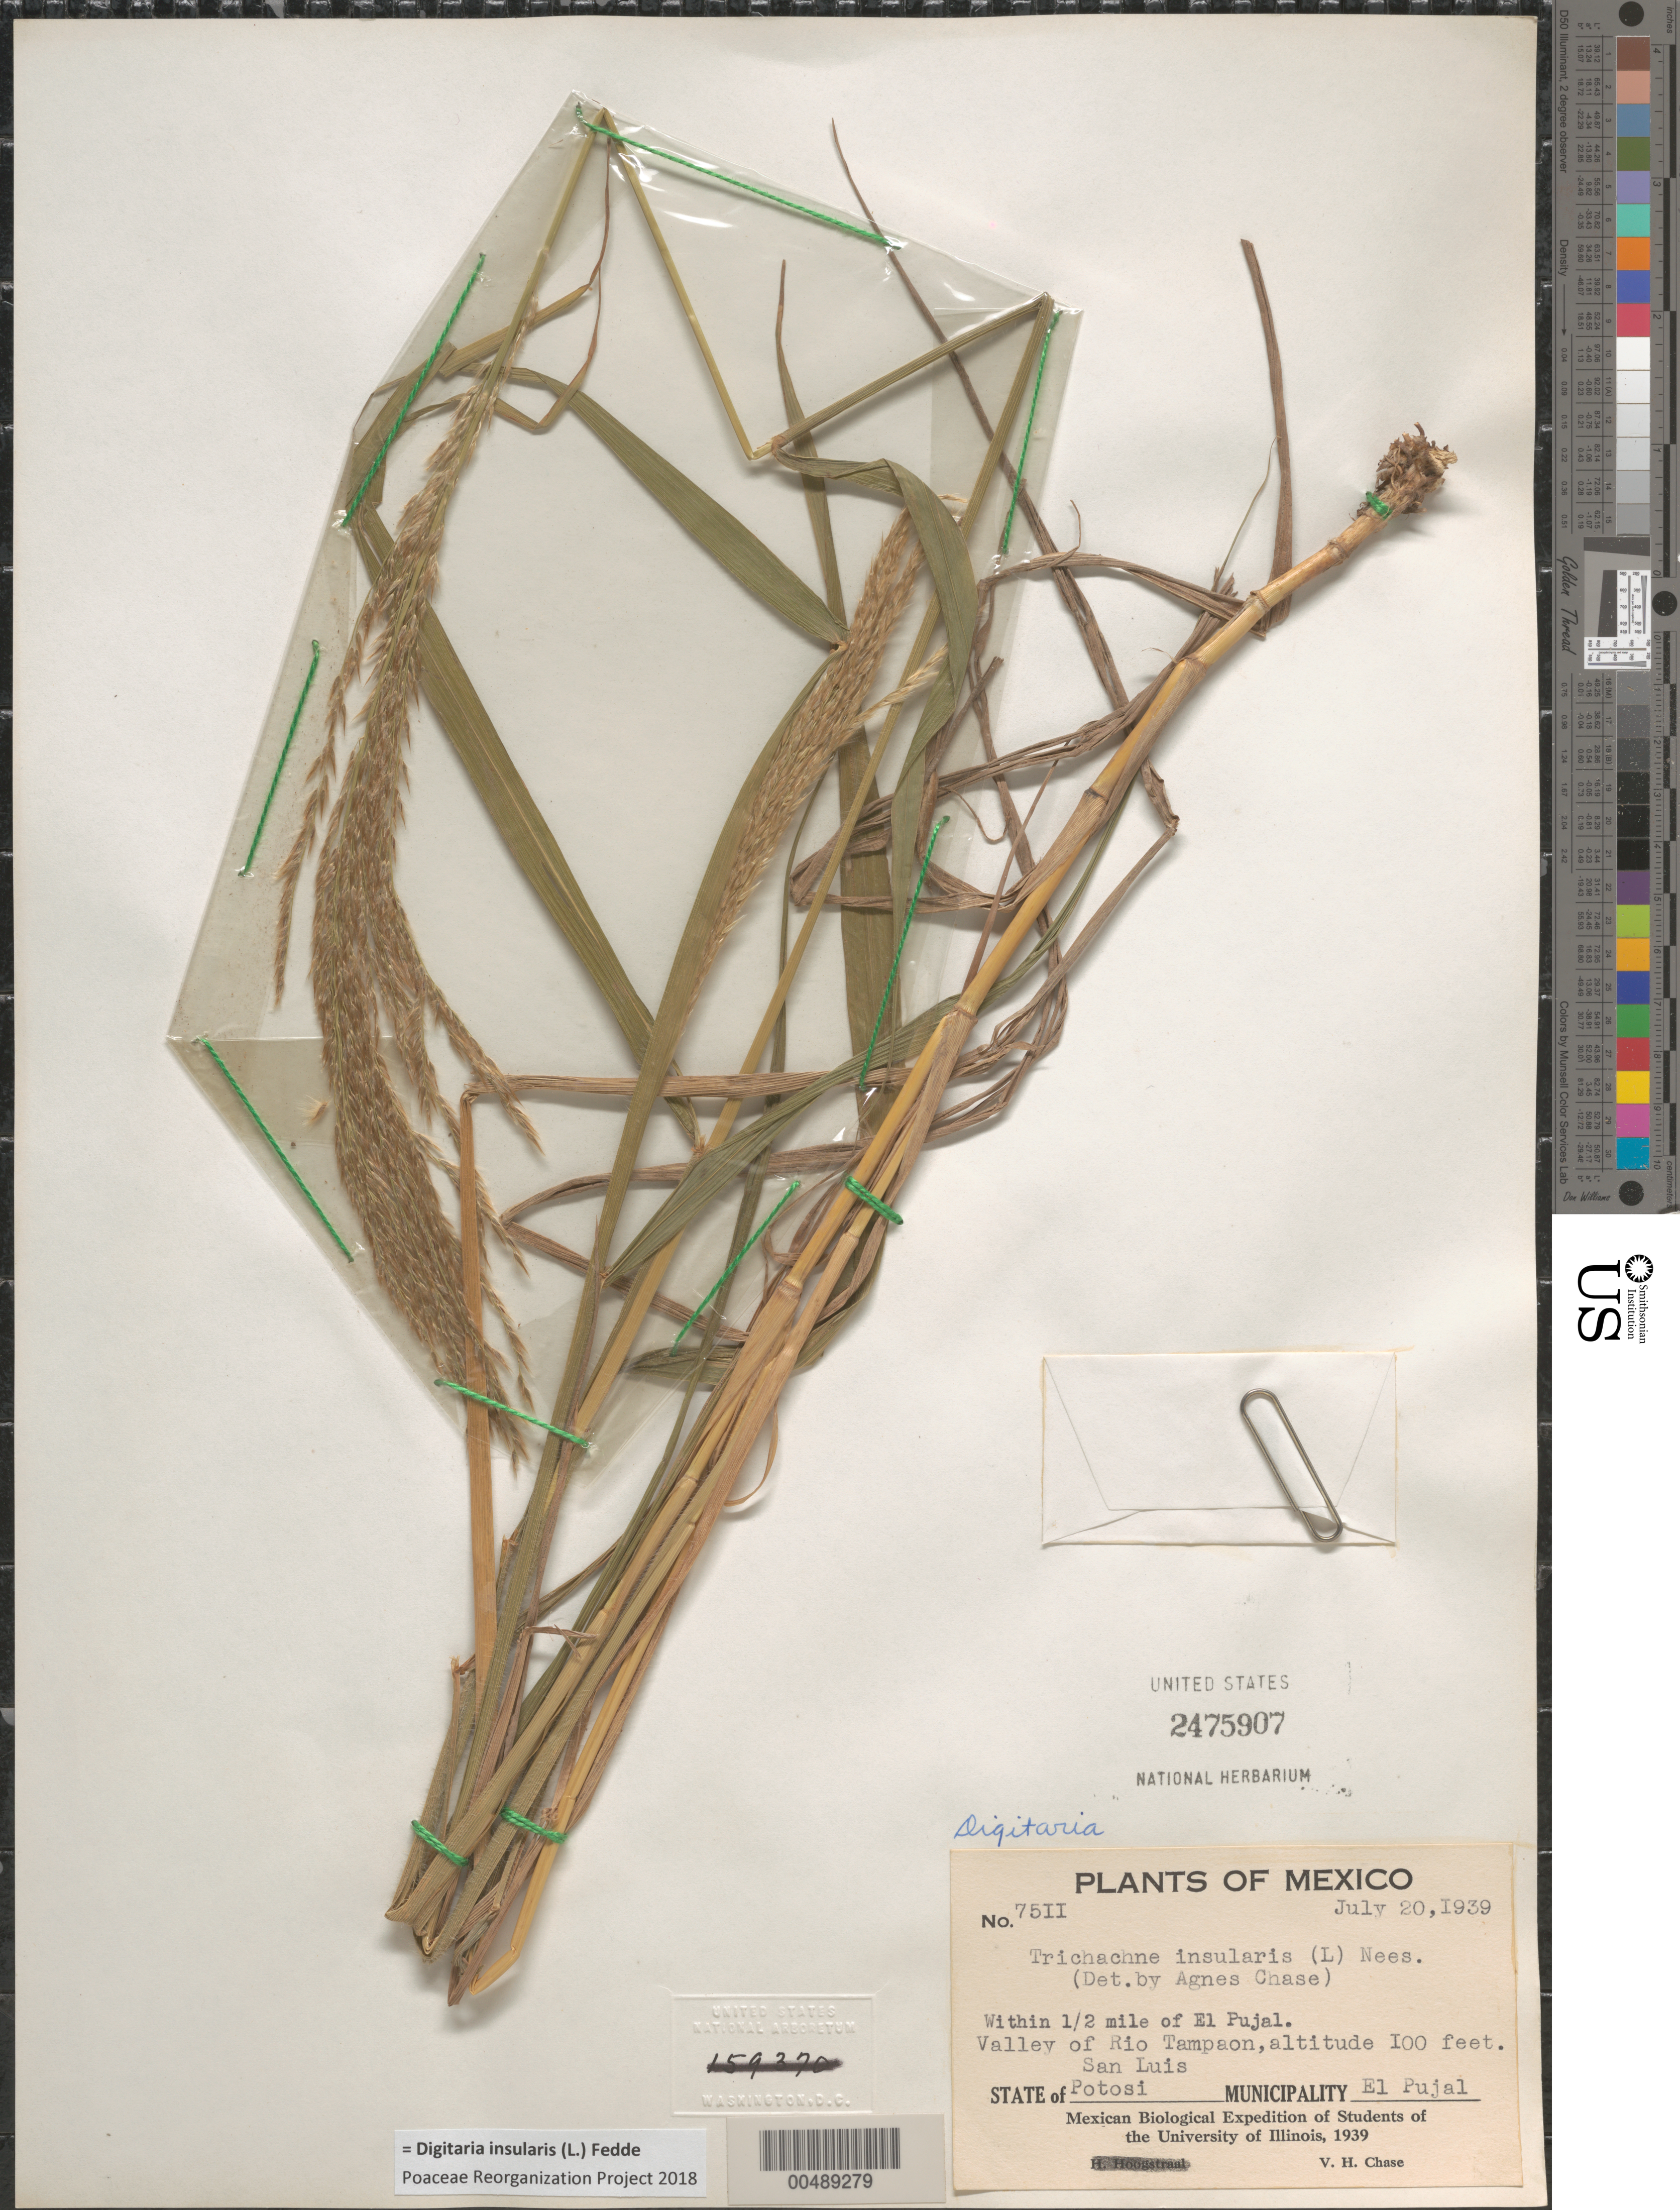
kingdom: Plantae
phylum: Tracheophyta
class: Liliopsida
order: Poales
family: Poaceae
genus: Digitaria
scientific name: Digitaria insularis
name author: (L.) Fedde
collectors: V. H. Chase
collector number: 7511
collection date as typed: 20 Jul 1939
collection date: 1939-07-20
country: Mexico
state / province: San Luis Potosi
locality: Within 0.5 mi of El Pujal, valley of Rio Tampaon, El Pujal Mun.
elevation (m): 30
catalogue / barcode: US 2475907